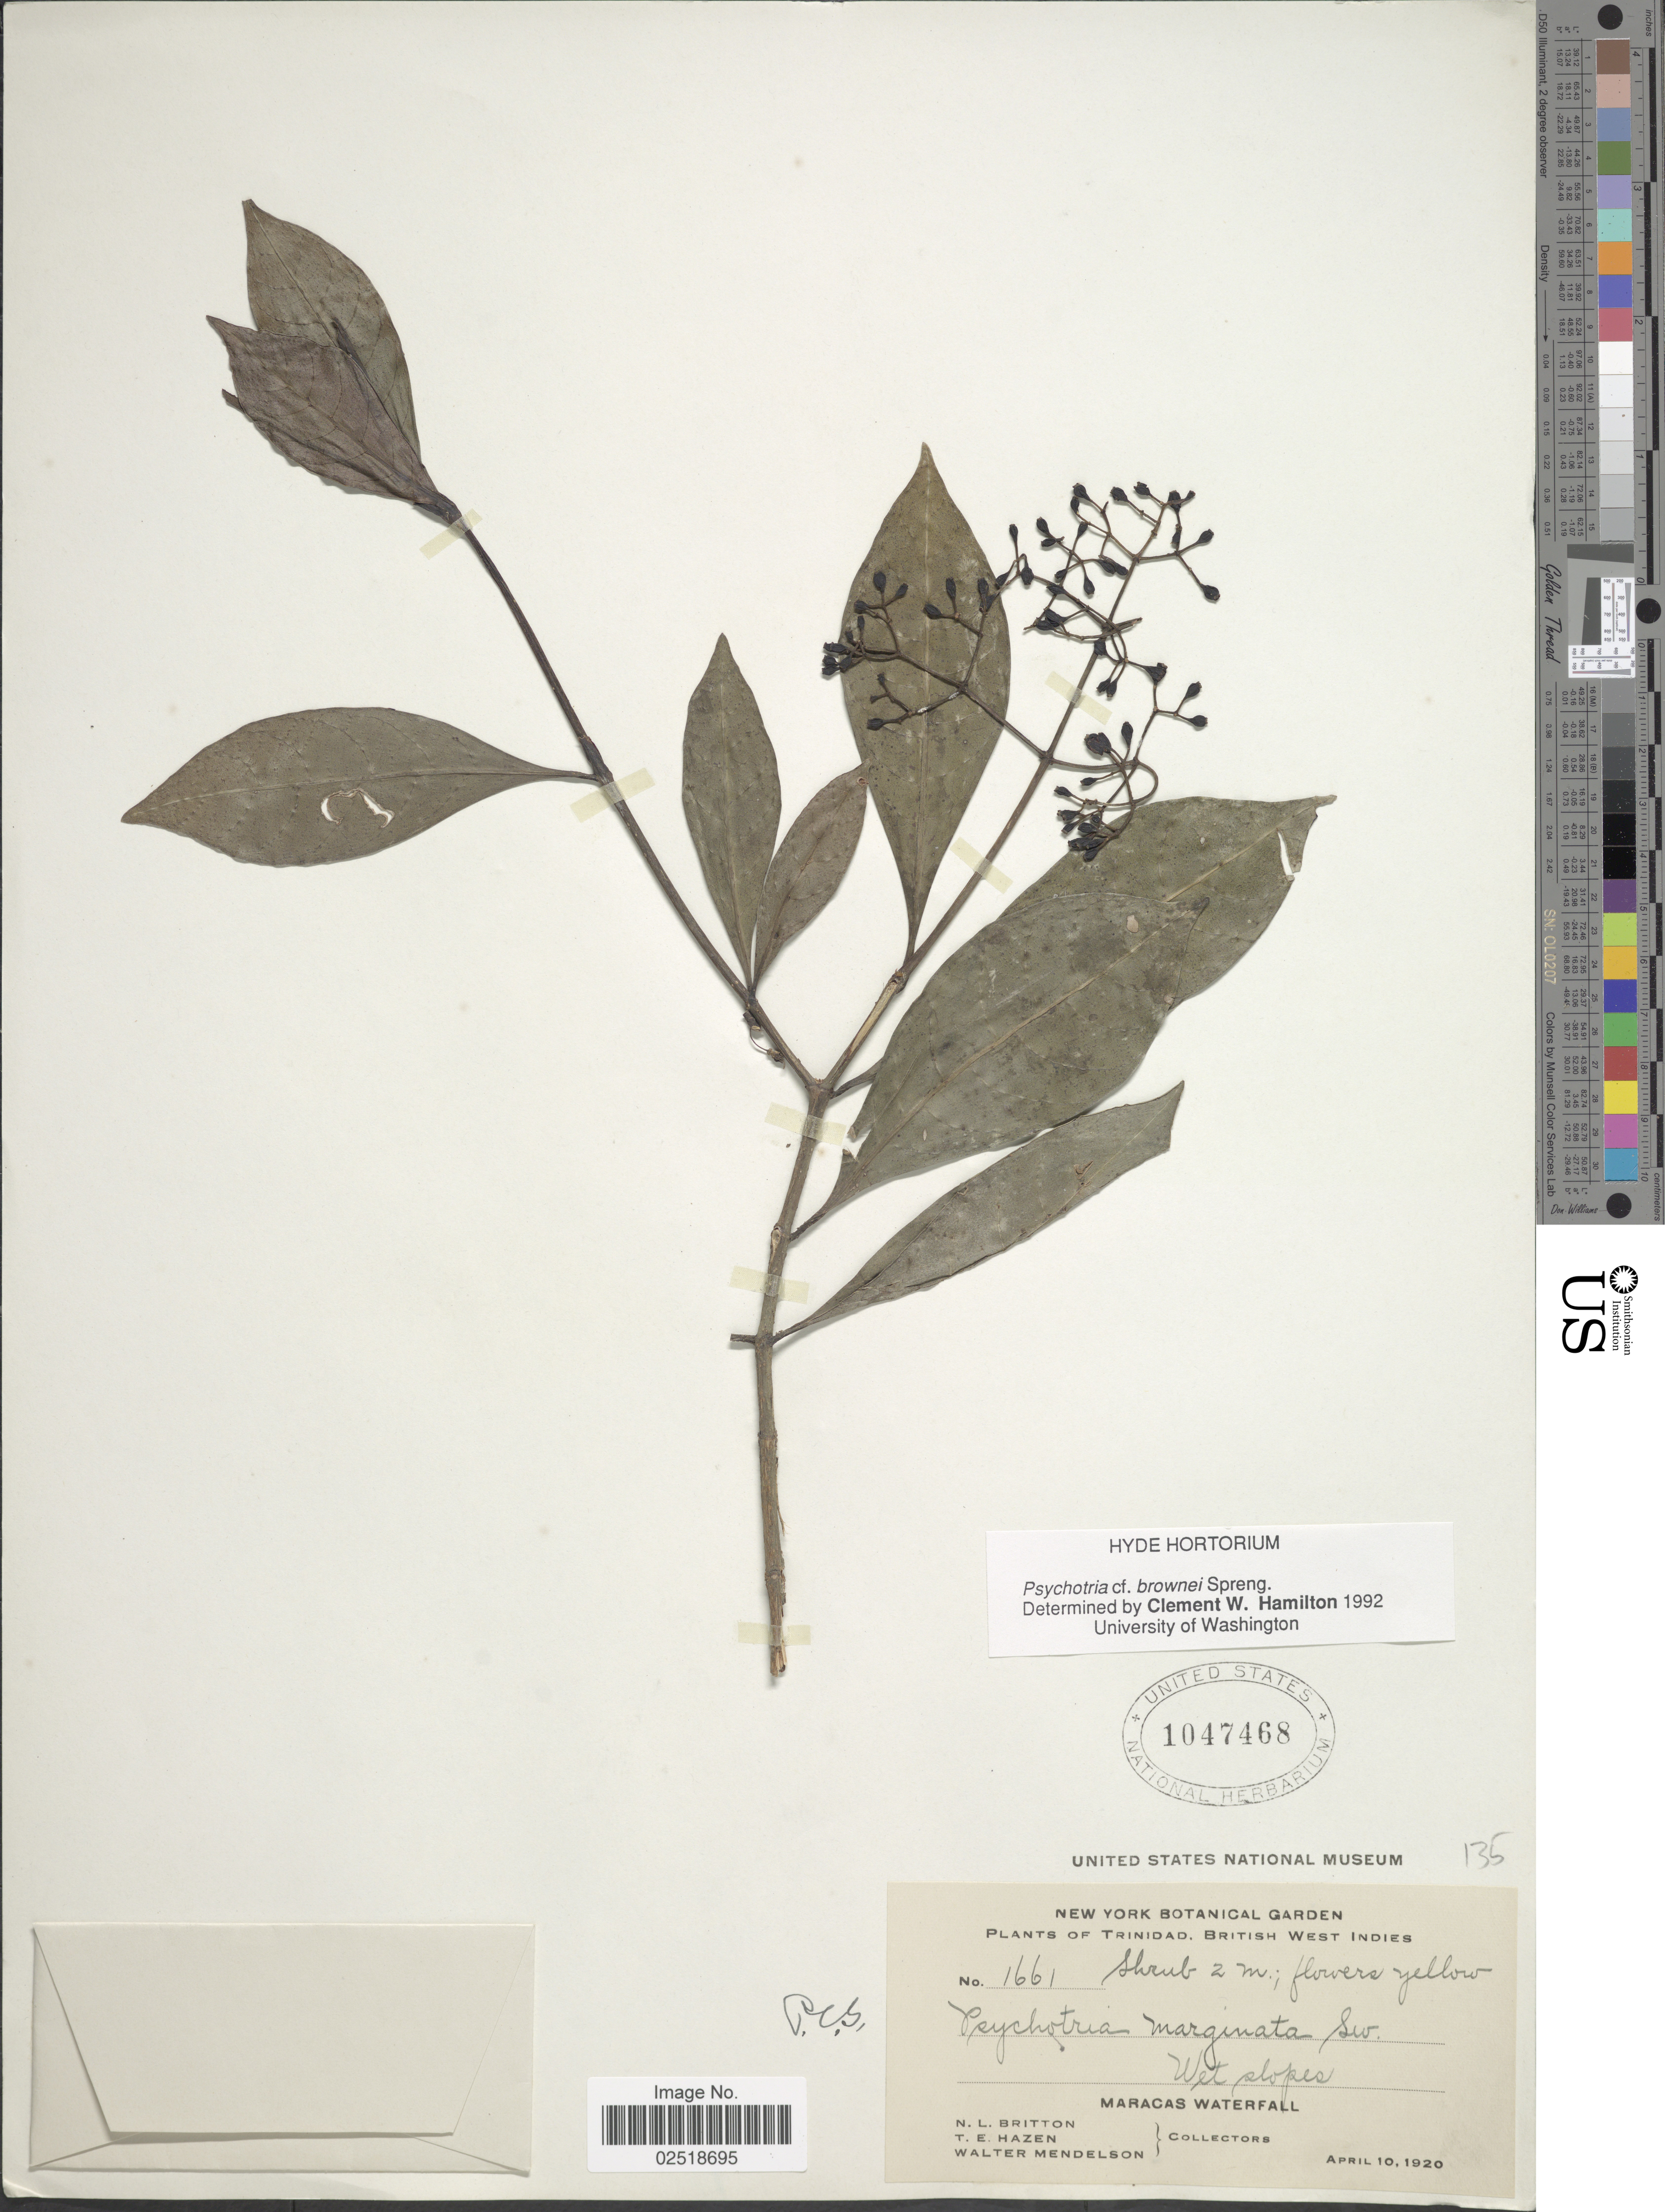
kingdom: Plantae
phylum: Tracheophyta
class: Magnoliopsida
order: Gentianales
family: Rubiaceae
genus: Psychotria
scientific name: Psychotria brownei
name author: Spreng.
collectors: N. Britton, T. E. Hazen & W. Mendelson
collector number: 1661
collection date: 1920-04-10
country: Trinidad and Tobago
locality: Trinidad, British West Indies, Wet slopes, Maracas Waterfall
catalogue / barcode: US 1047468